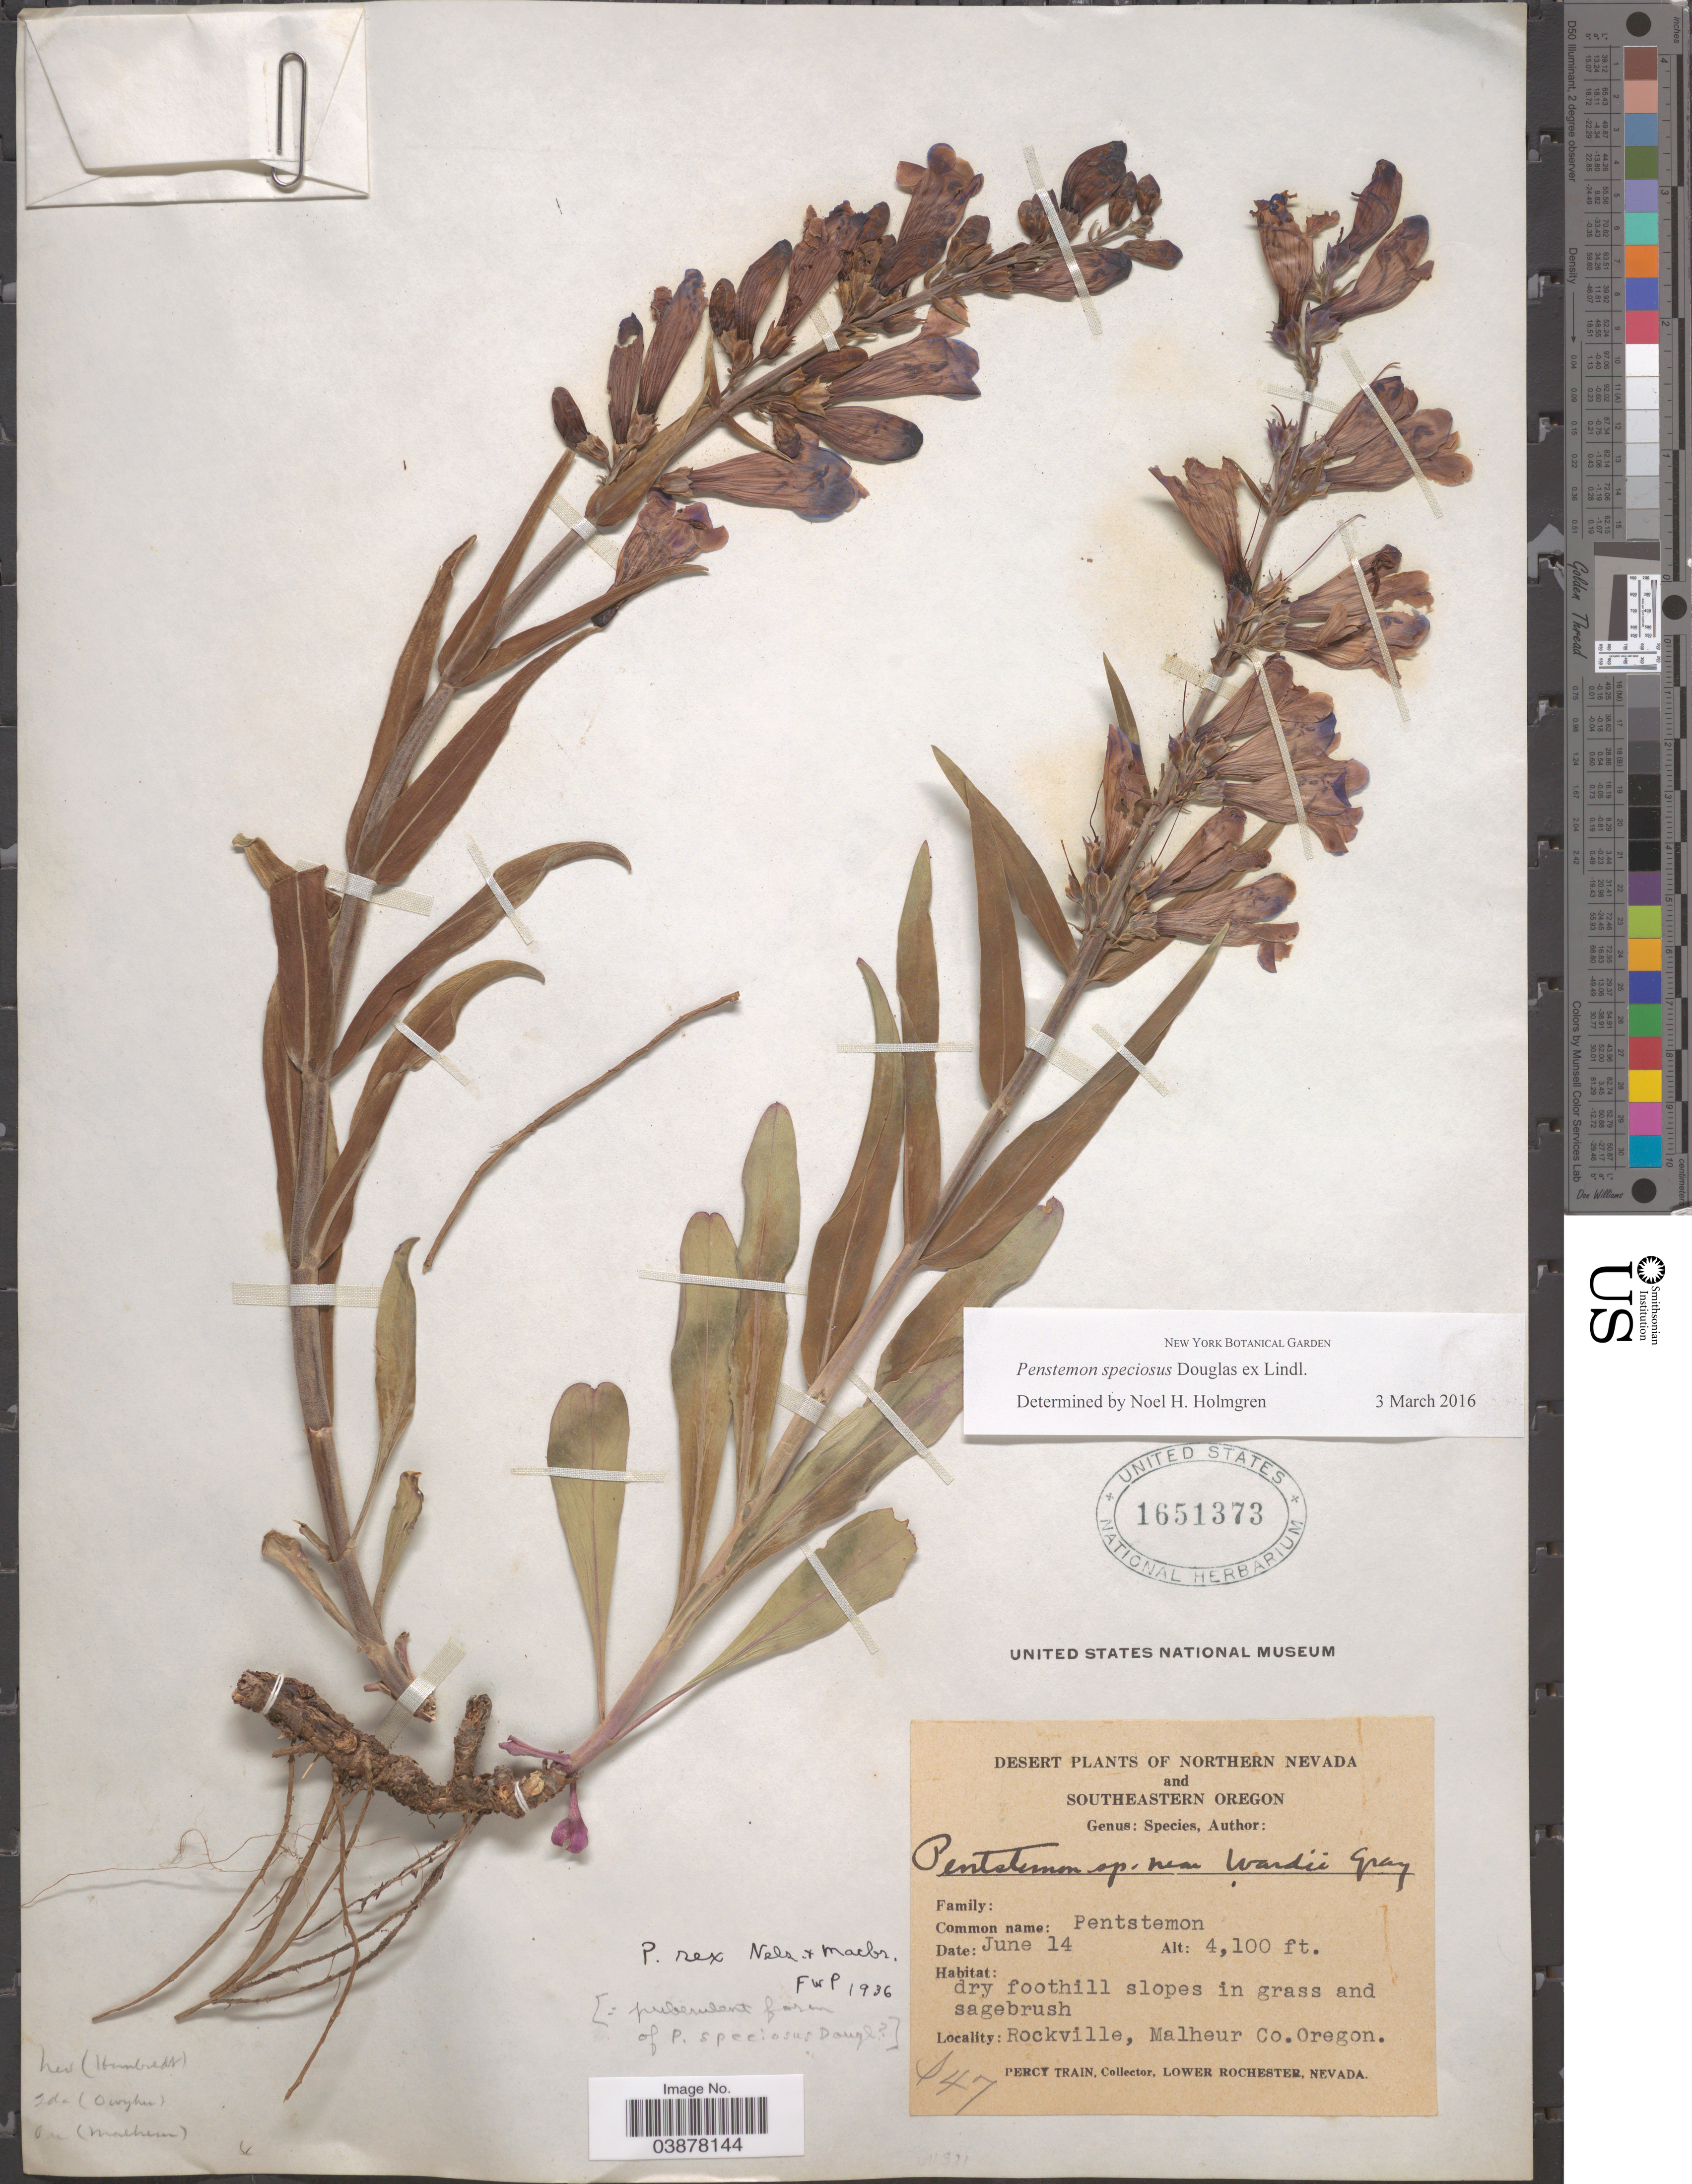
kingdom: Plantae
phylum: Tracheophyta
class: Magnoliopsida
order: Lamiales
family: Plantaginaceae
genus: Penstemon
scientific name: Penstemon speciosus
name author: Douglas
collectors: P. Train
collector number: D47*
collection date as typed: Transcribed d/m/y: /6/14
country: United States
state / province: Oregon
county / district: Malheur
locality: Southeastern Oregon. Rockville, Malheur Co.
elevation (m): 1250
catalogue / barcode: US 1651373